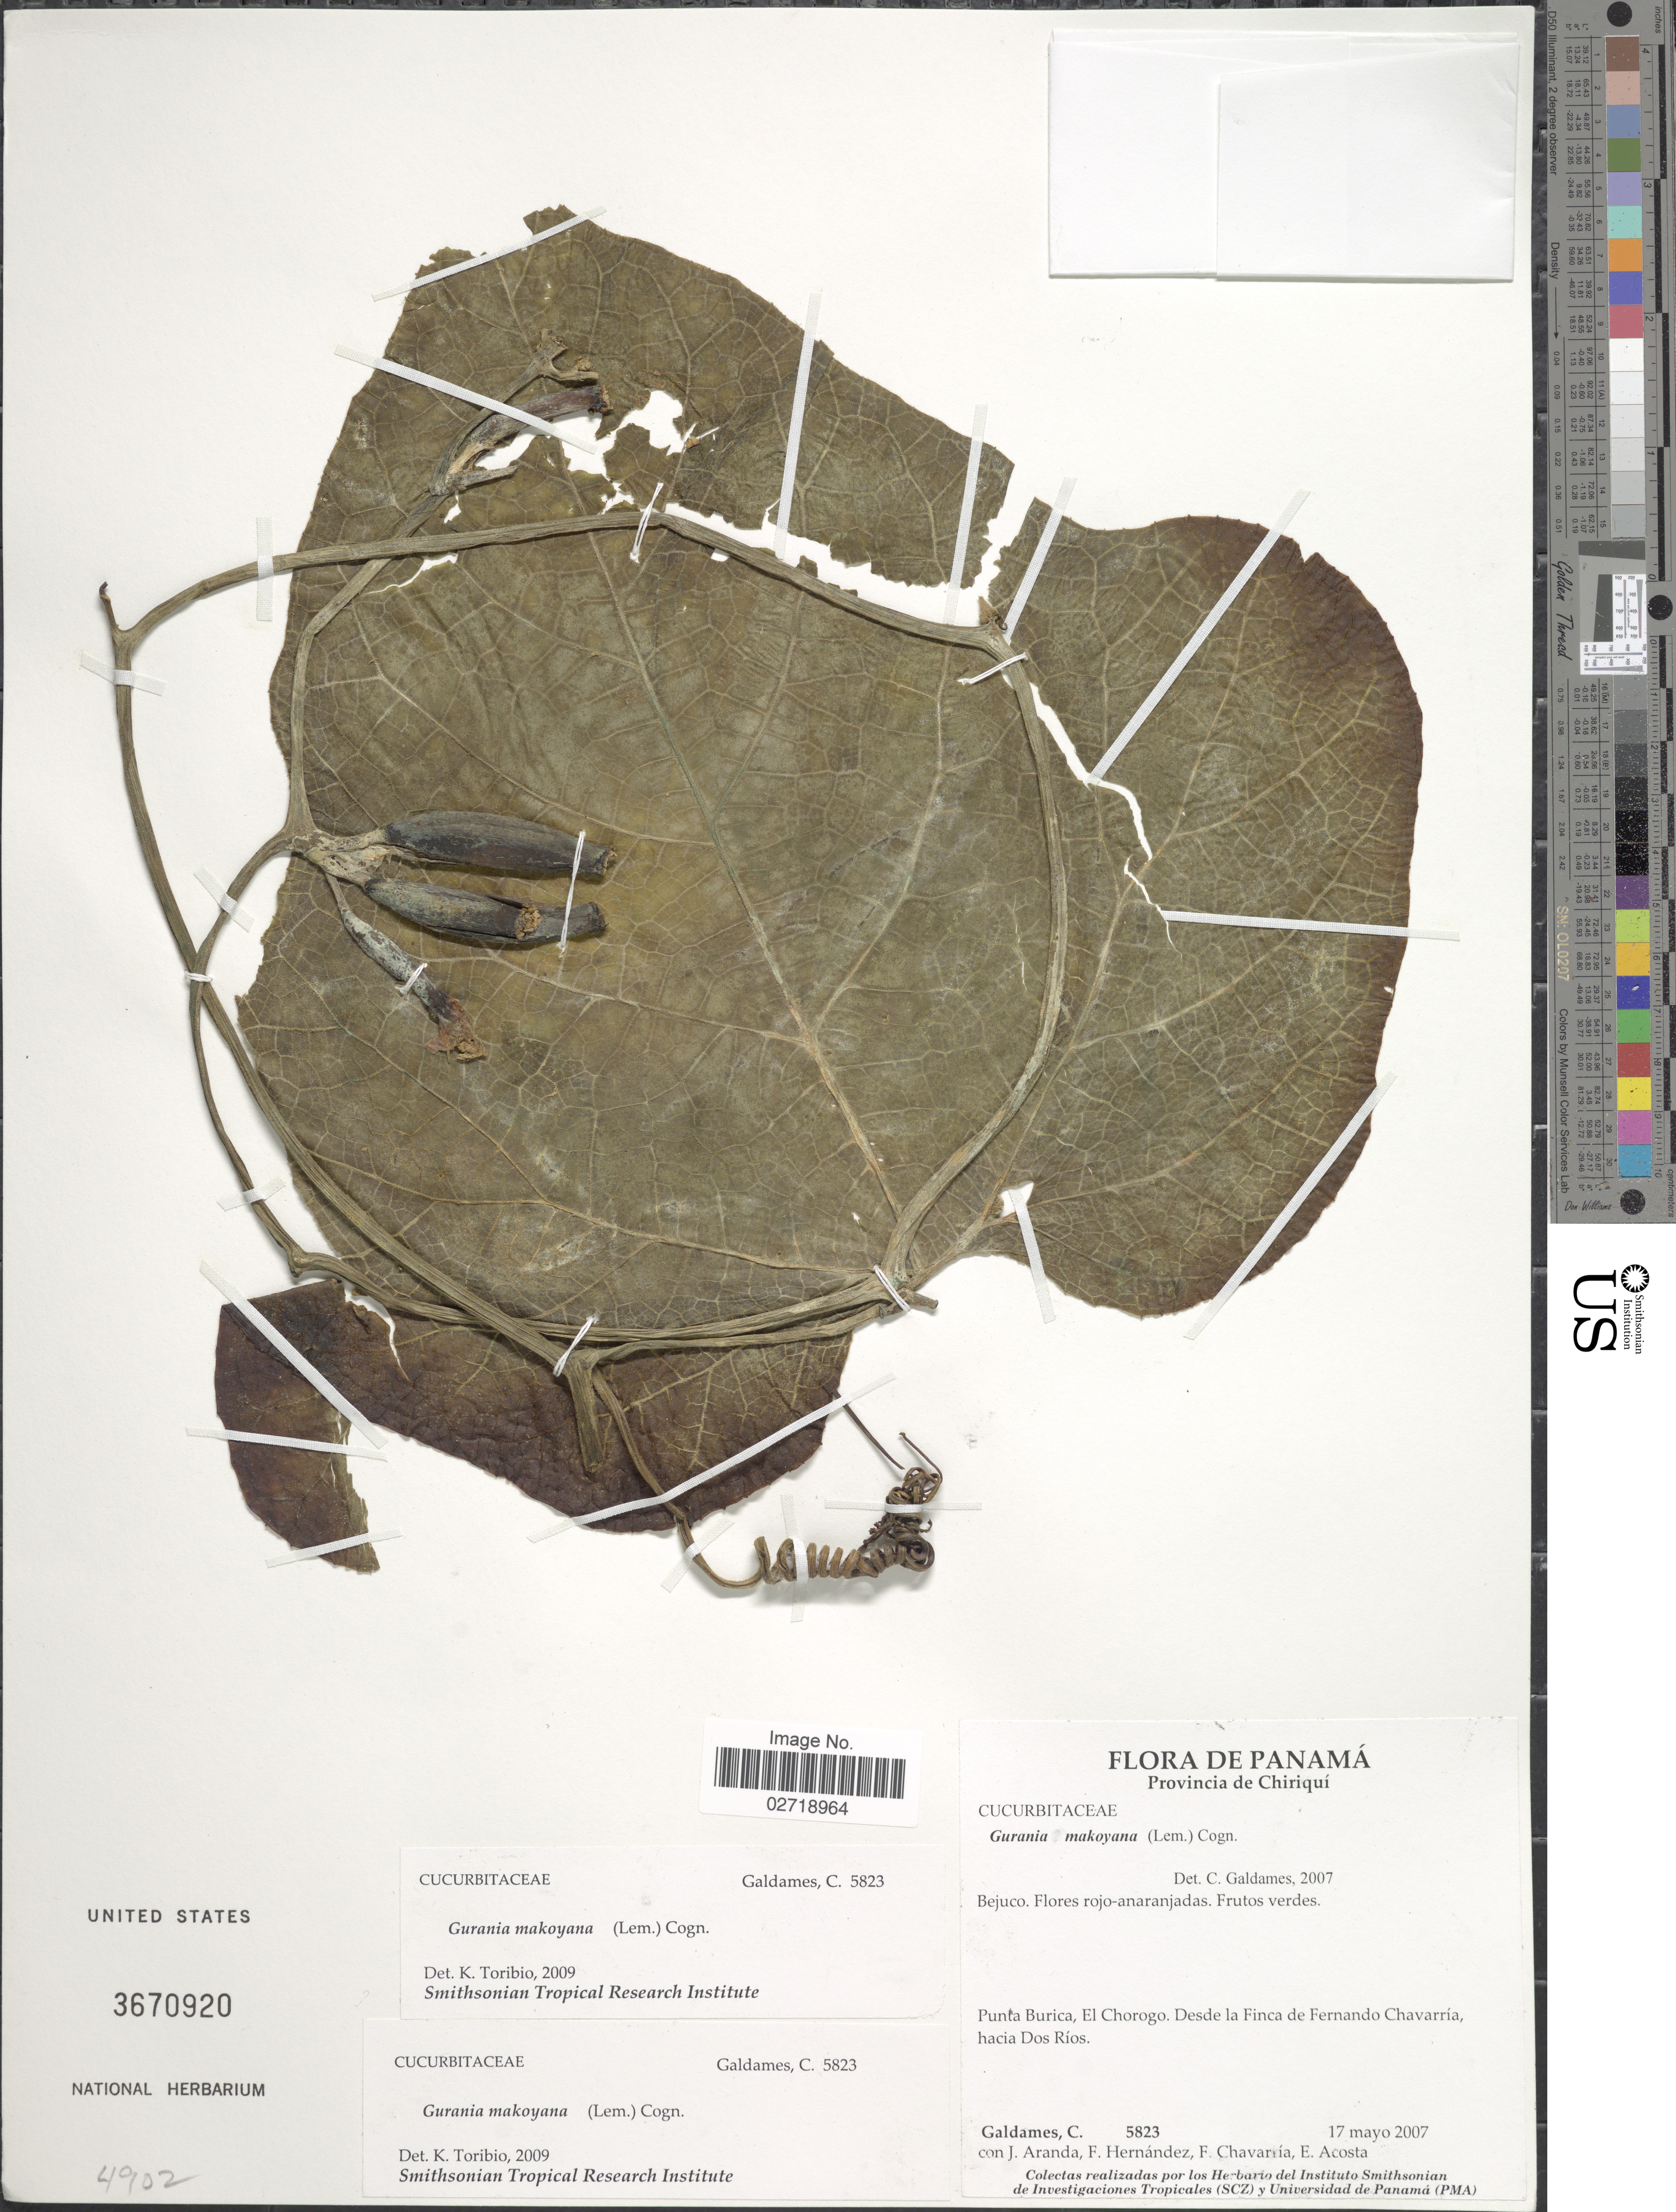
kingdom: Plantae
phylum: Tracheophyta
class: Magnoliopsida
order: Cucurbitales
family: Cucurbitaceae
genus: Gurania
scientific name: Gurania makoyana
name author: (Lem.) Cogn.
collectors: C. Galdames, J. Aranda, F. Hernandez, F. Chavarria & E. Acosta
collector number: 5823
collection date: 2007-05-17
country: Panama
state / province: Chiriqui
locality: Punta Burica, El Chorogo. Desde la Finca de Fernando Chavarria, hacia Dos Rios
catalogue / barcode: US 3670920